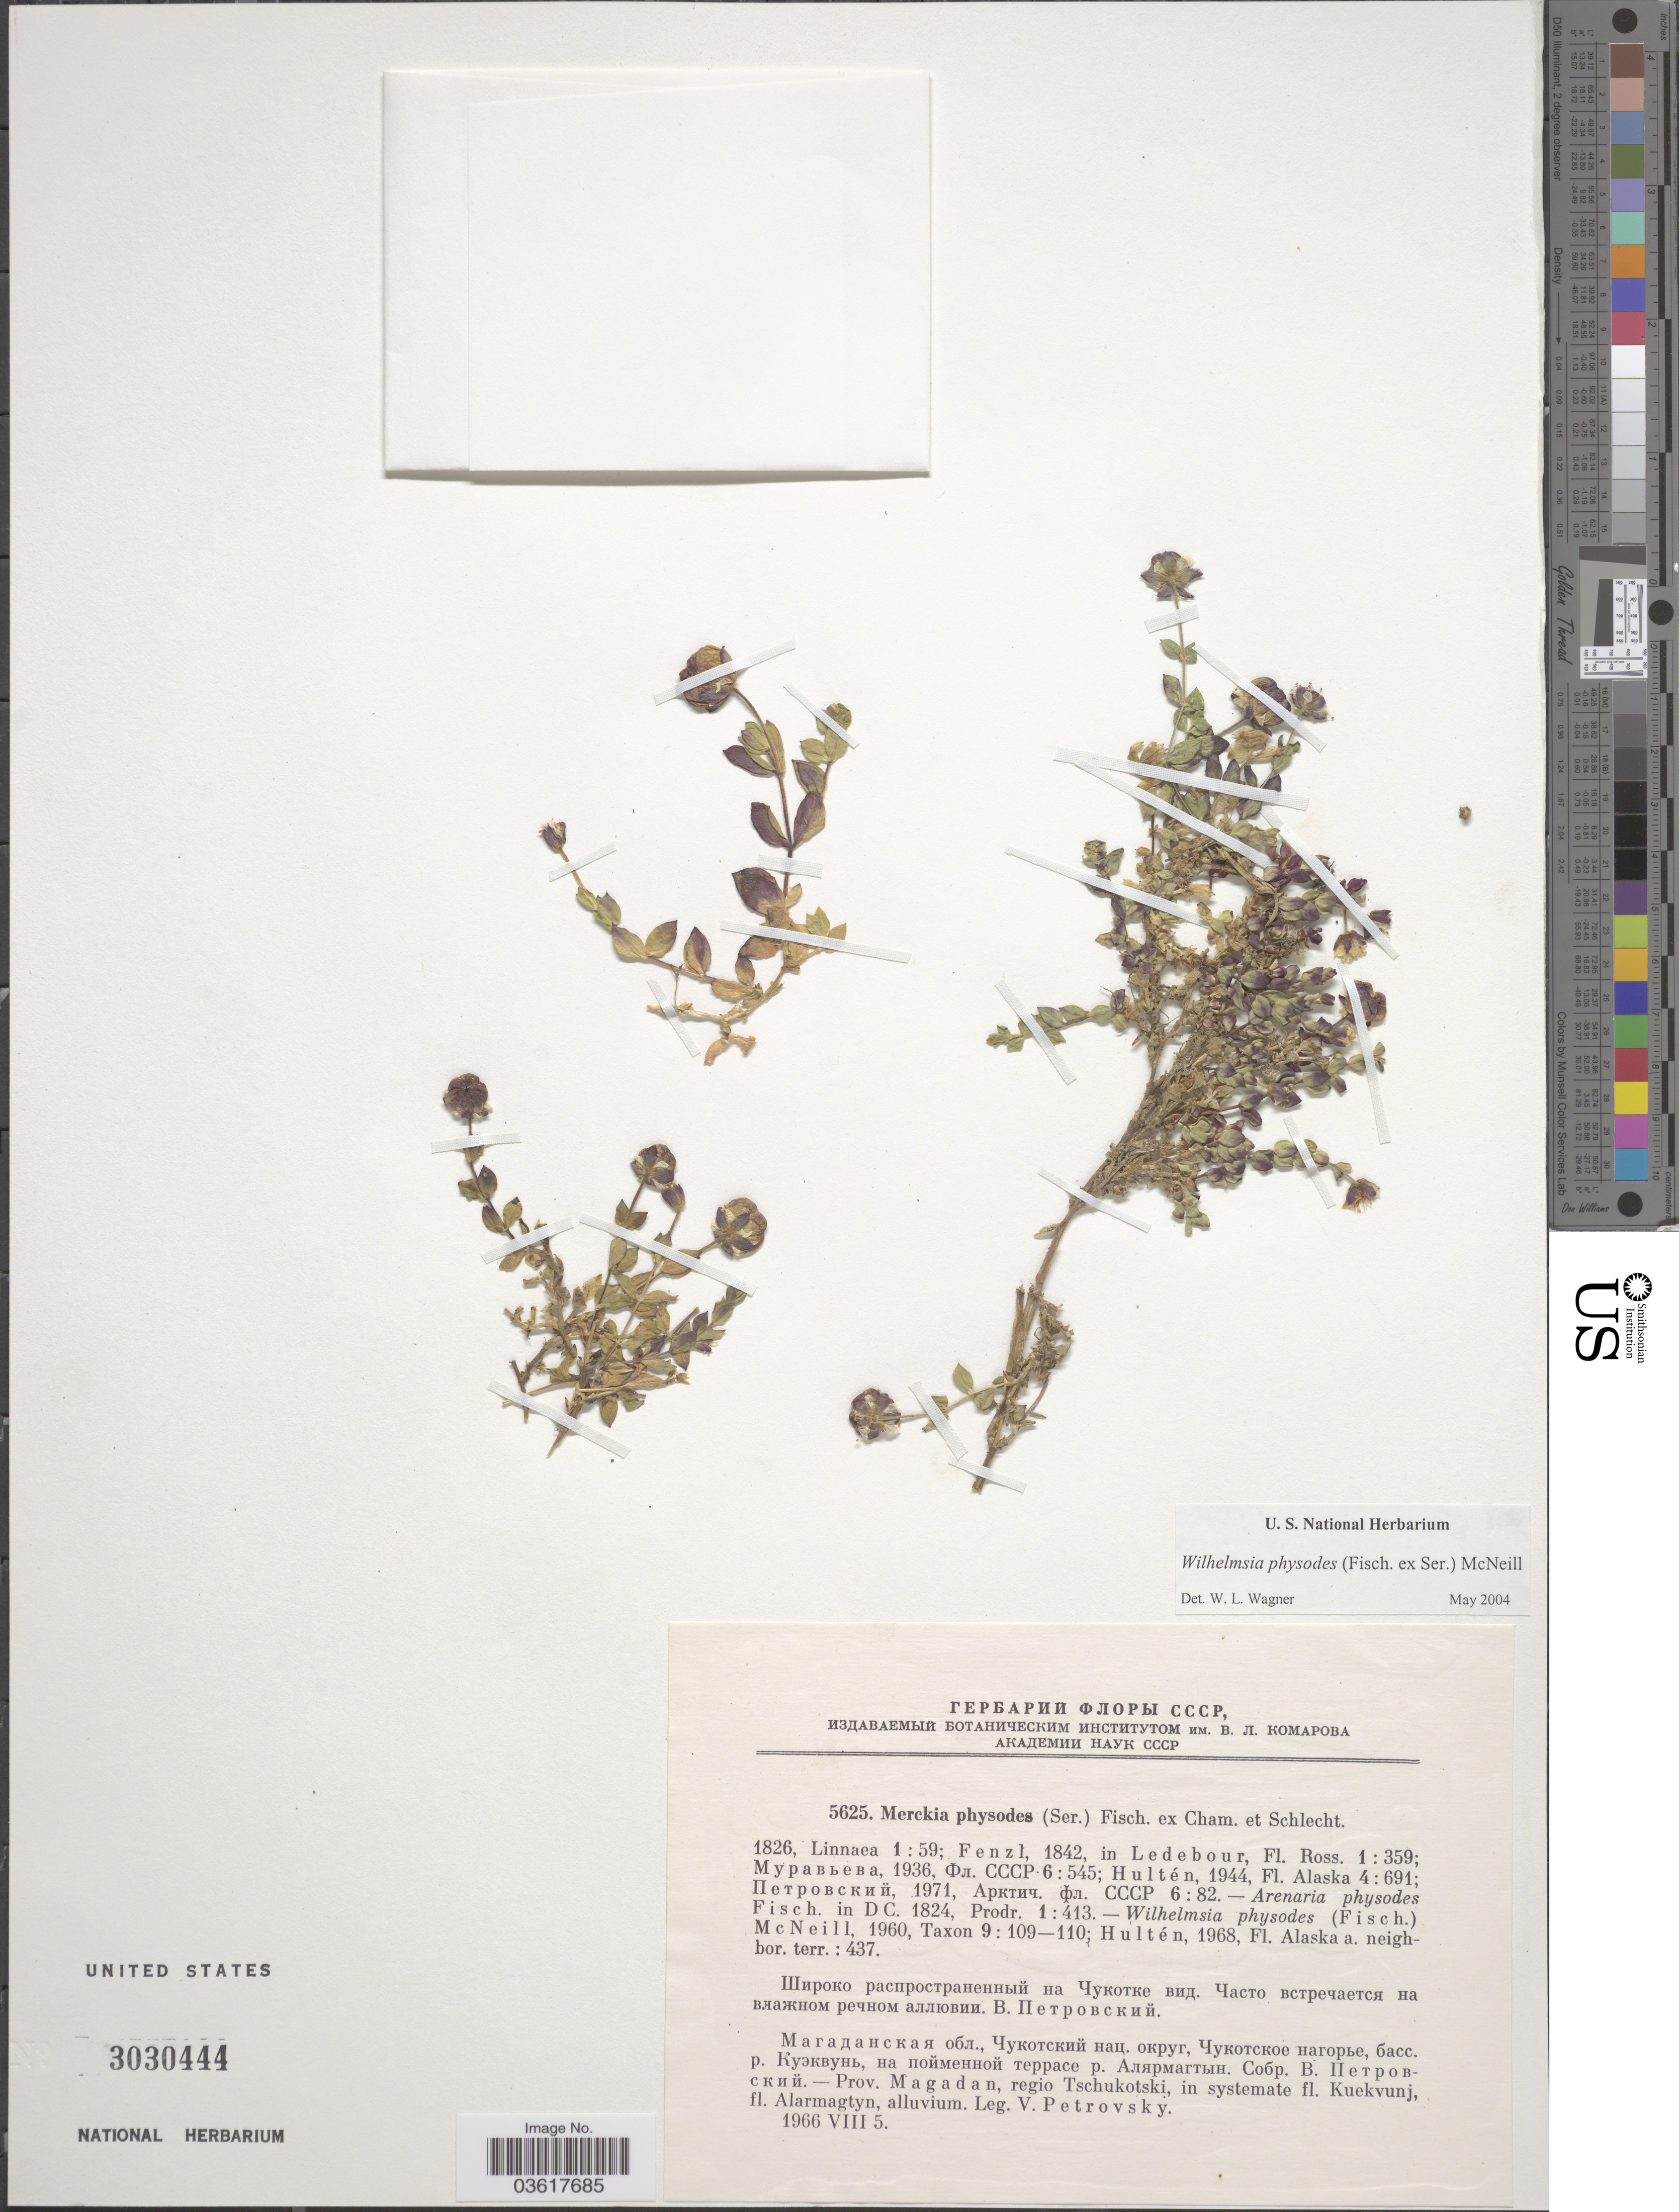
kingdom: Plantae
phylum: Tracheophyta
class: Magnoliopsida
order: Caryophyllales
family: Caryophyllaceae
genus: Wilhelmsia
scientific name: Wilhelmsia sp.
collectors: V. Petrovsky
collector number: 5625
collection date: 1966-08-05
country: Russian Federation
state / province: Magadan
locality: Regio Tschukotski, in systemate fl. Kuekvunj, fl. Alarmagtyn, alluvium.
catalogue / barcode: US 3030444